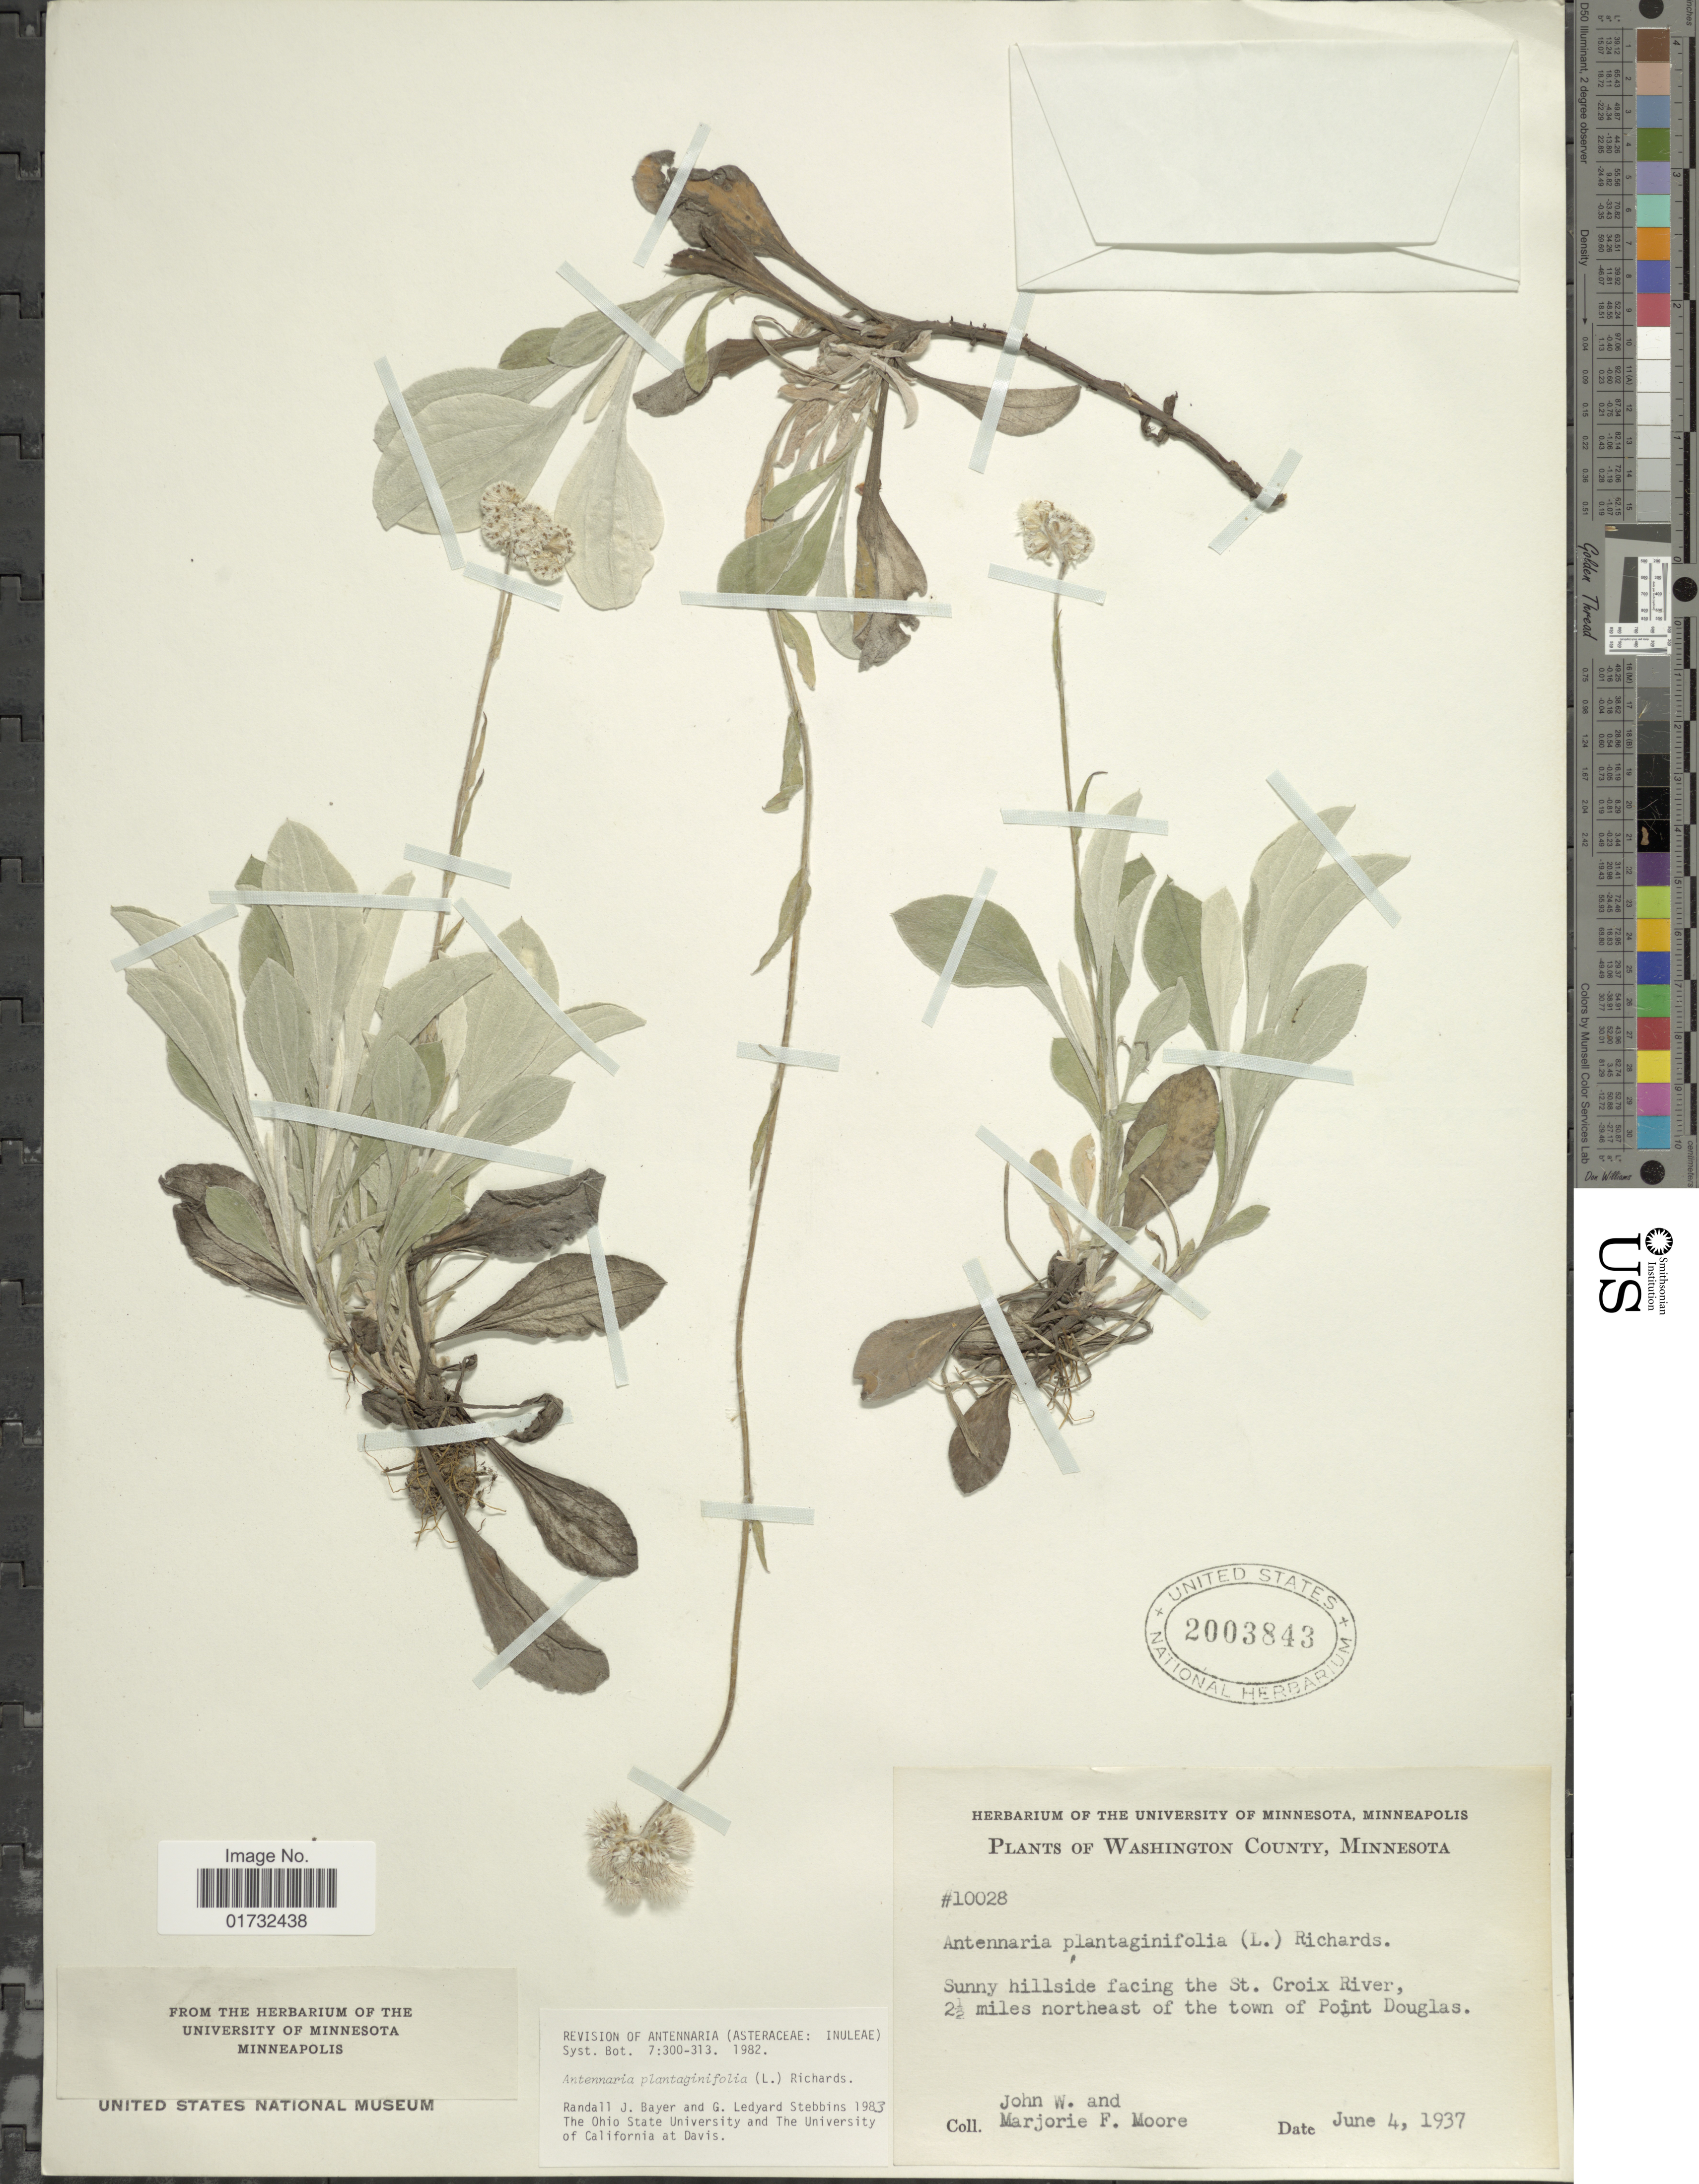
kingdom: Plantae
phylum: Tracheophyta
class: Magnoliopsida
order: Asterales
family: Asteraceae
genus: Antennaria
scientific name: Antennaria plantaginifolia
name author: (L.) Richardson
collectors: J. Moore & M. F. Moore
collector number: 10028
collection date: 1937-06-04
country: United States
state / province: Minnesota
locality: Washington County. Sunny hillside facing the St. Croix River, 2½ miles northeast of the town of Point Douglas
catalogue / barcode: US 2003843